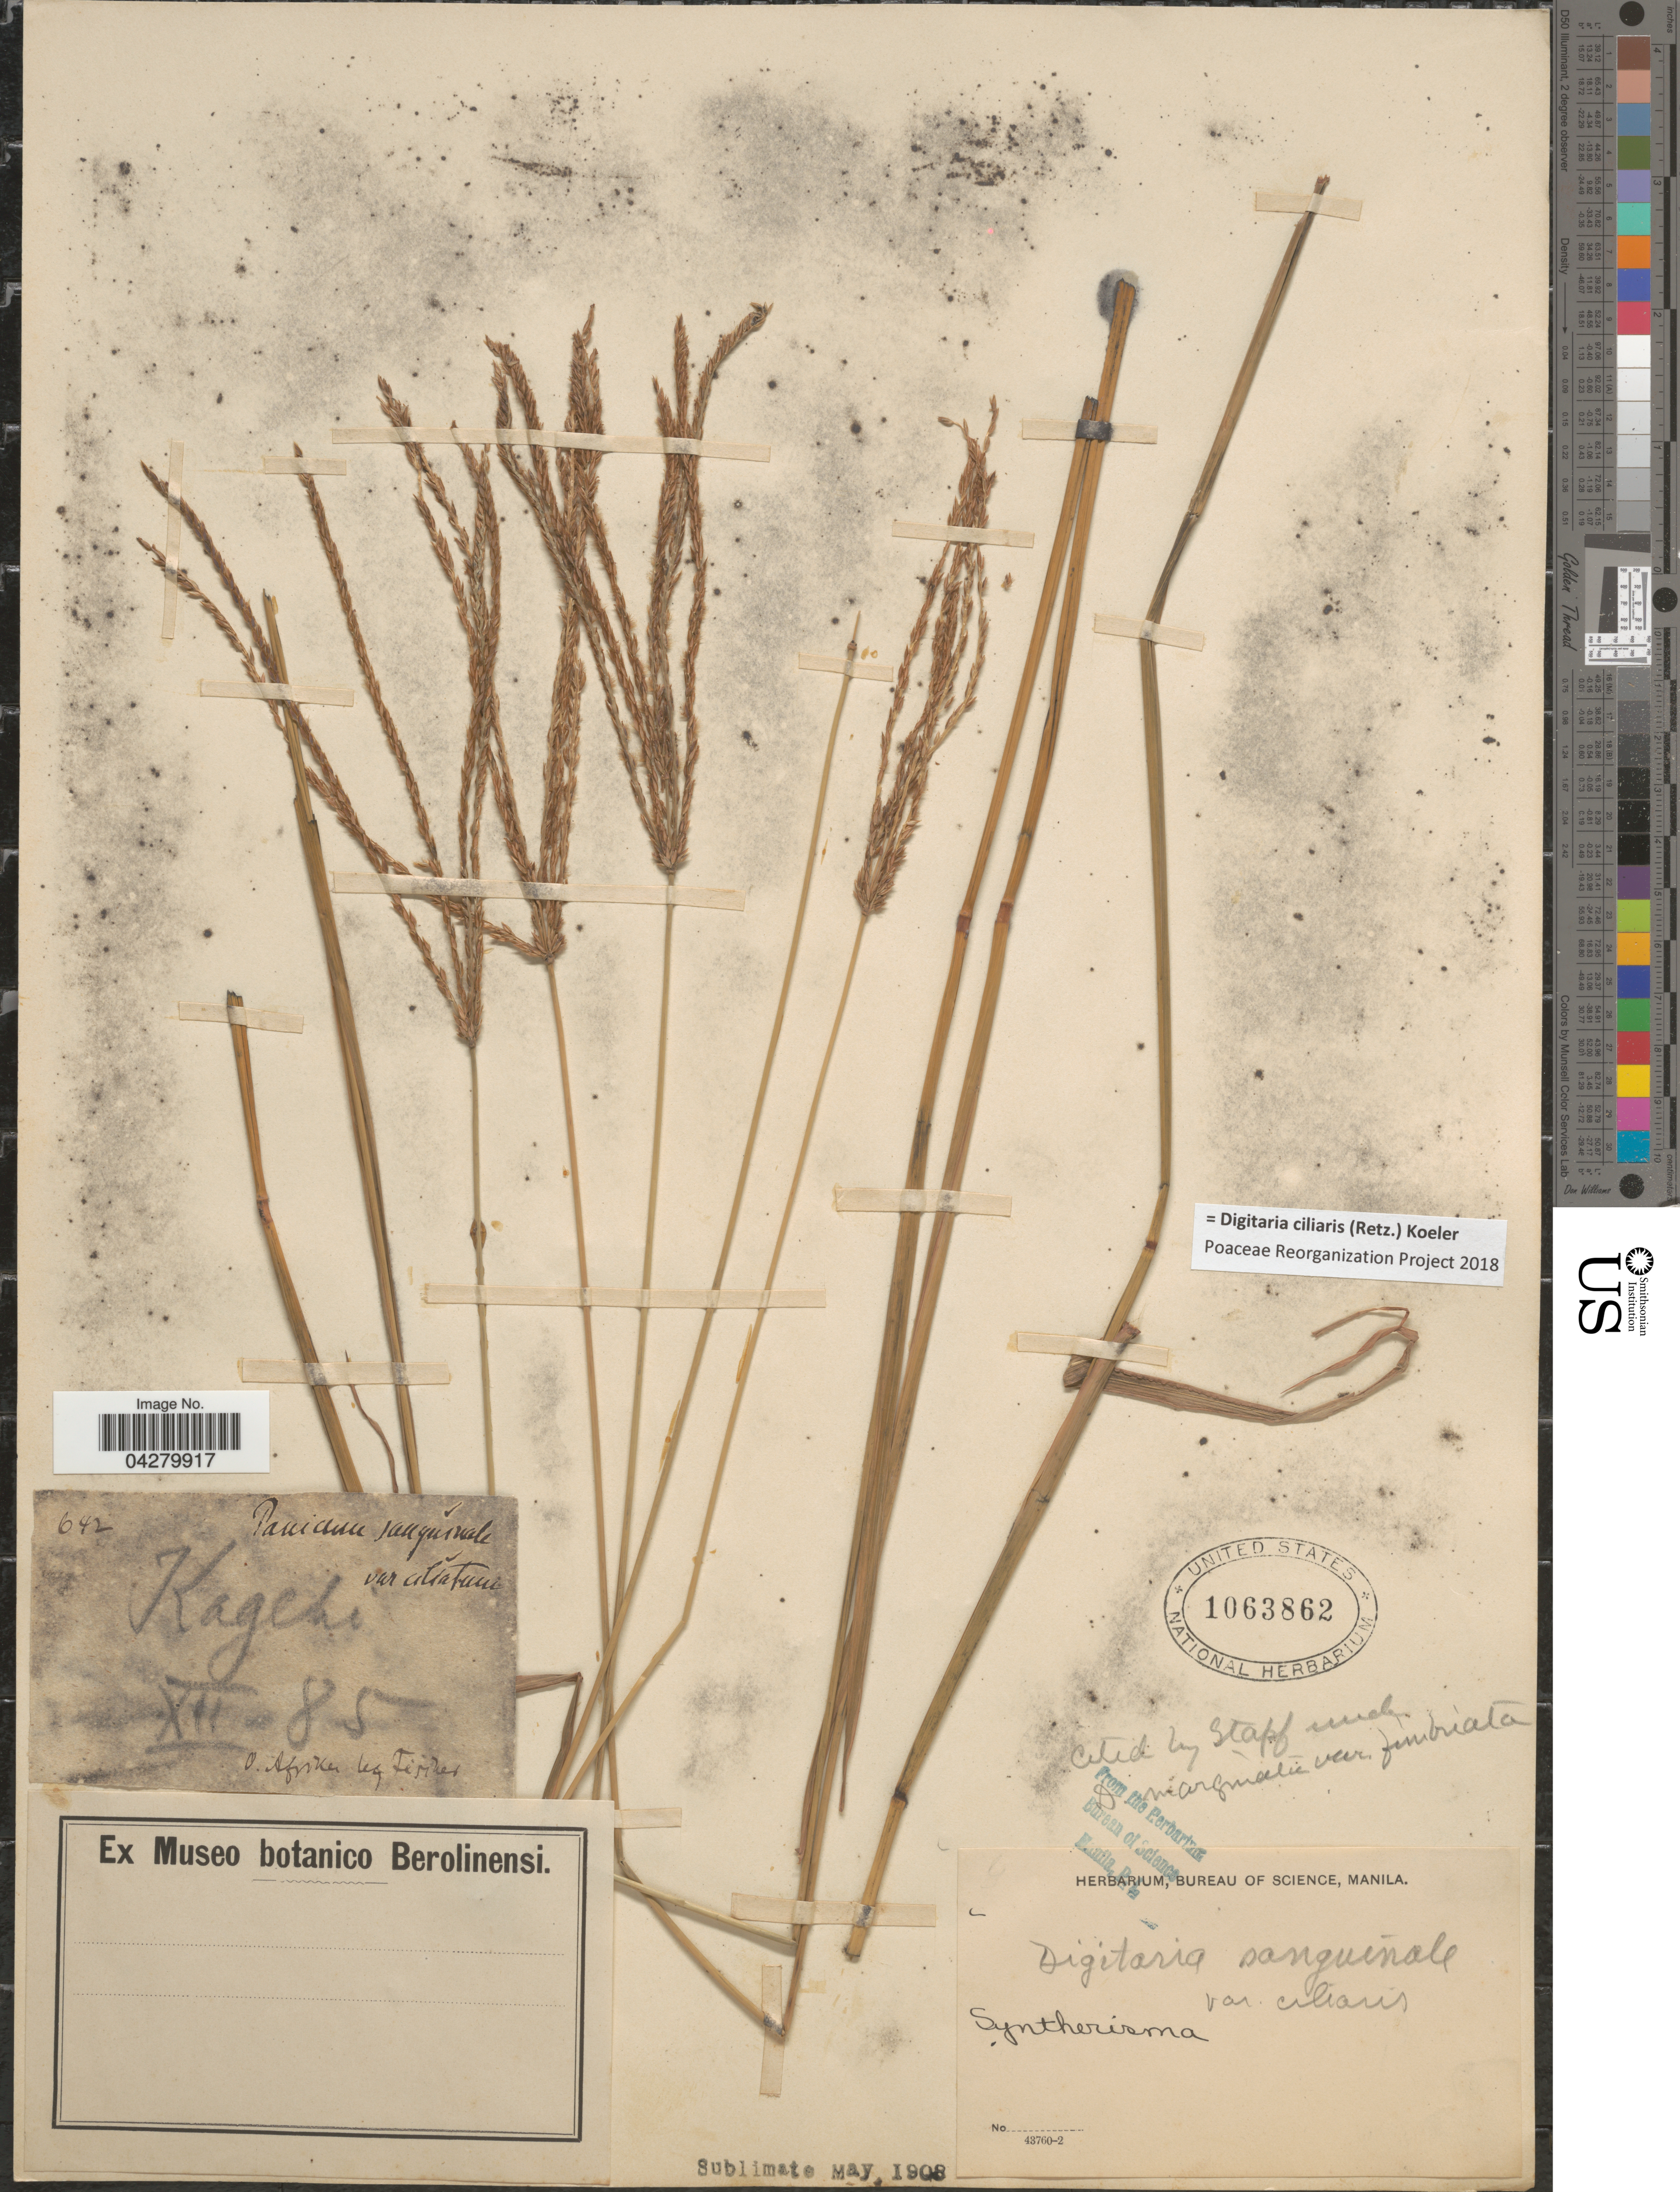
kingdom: Plantae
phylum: Tracheophyta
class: Liliopsida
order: Poales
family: Poaceae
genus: Digitaria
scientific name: Digitaria ciliaris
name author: (Retz.) Koeler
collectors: -- Fischer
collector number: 642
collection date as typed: Transcribed d/m/y: /12/85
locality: Kagehi.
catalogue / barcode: US 1063862